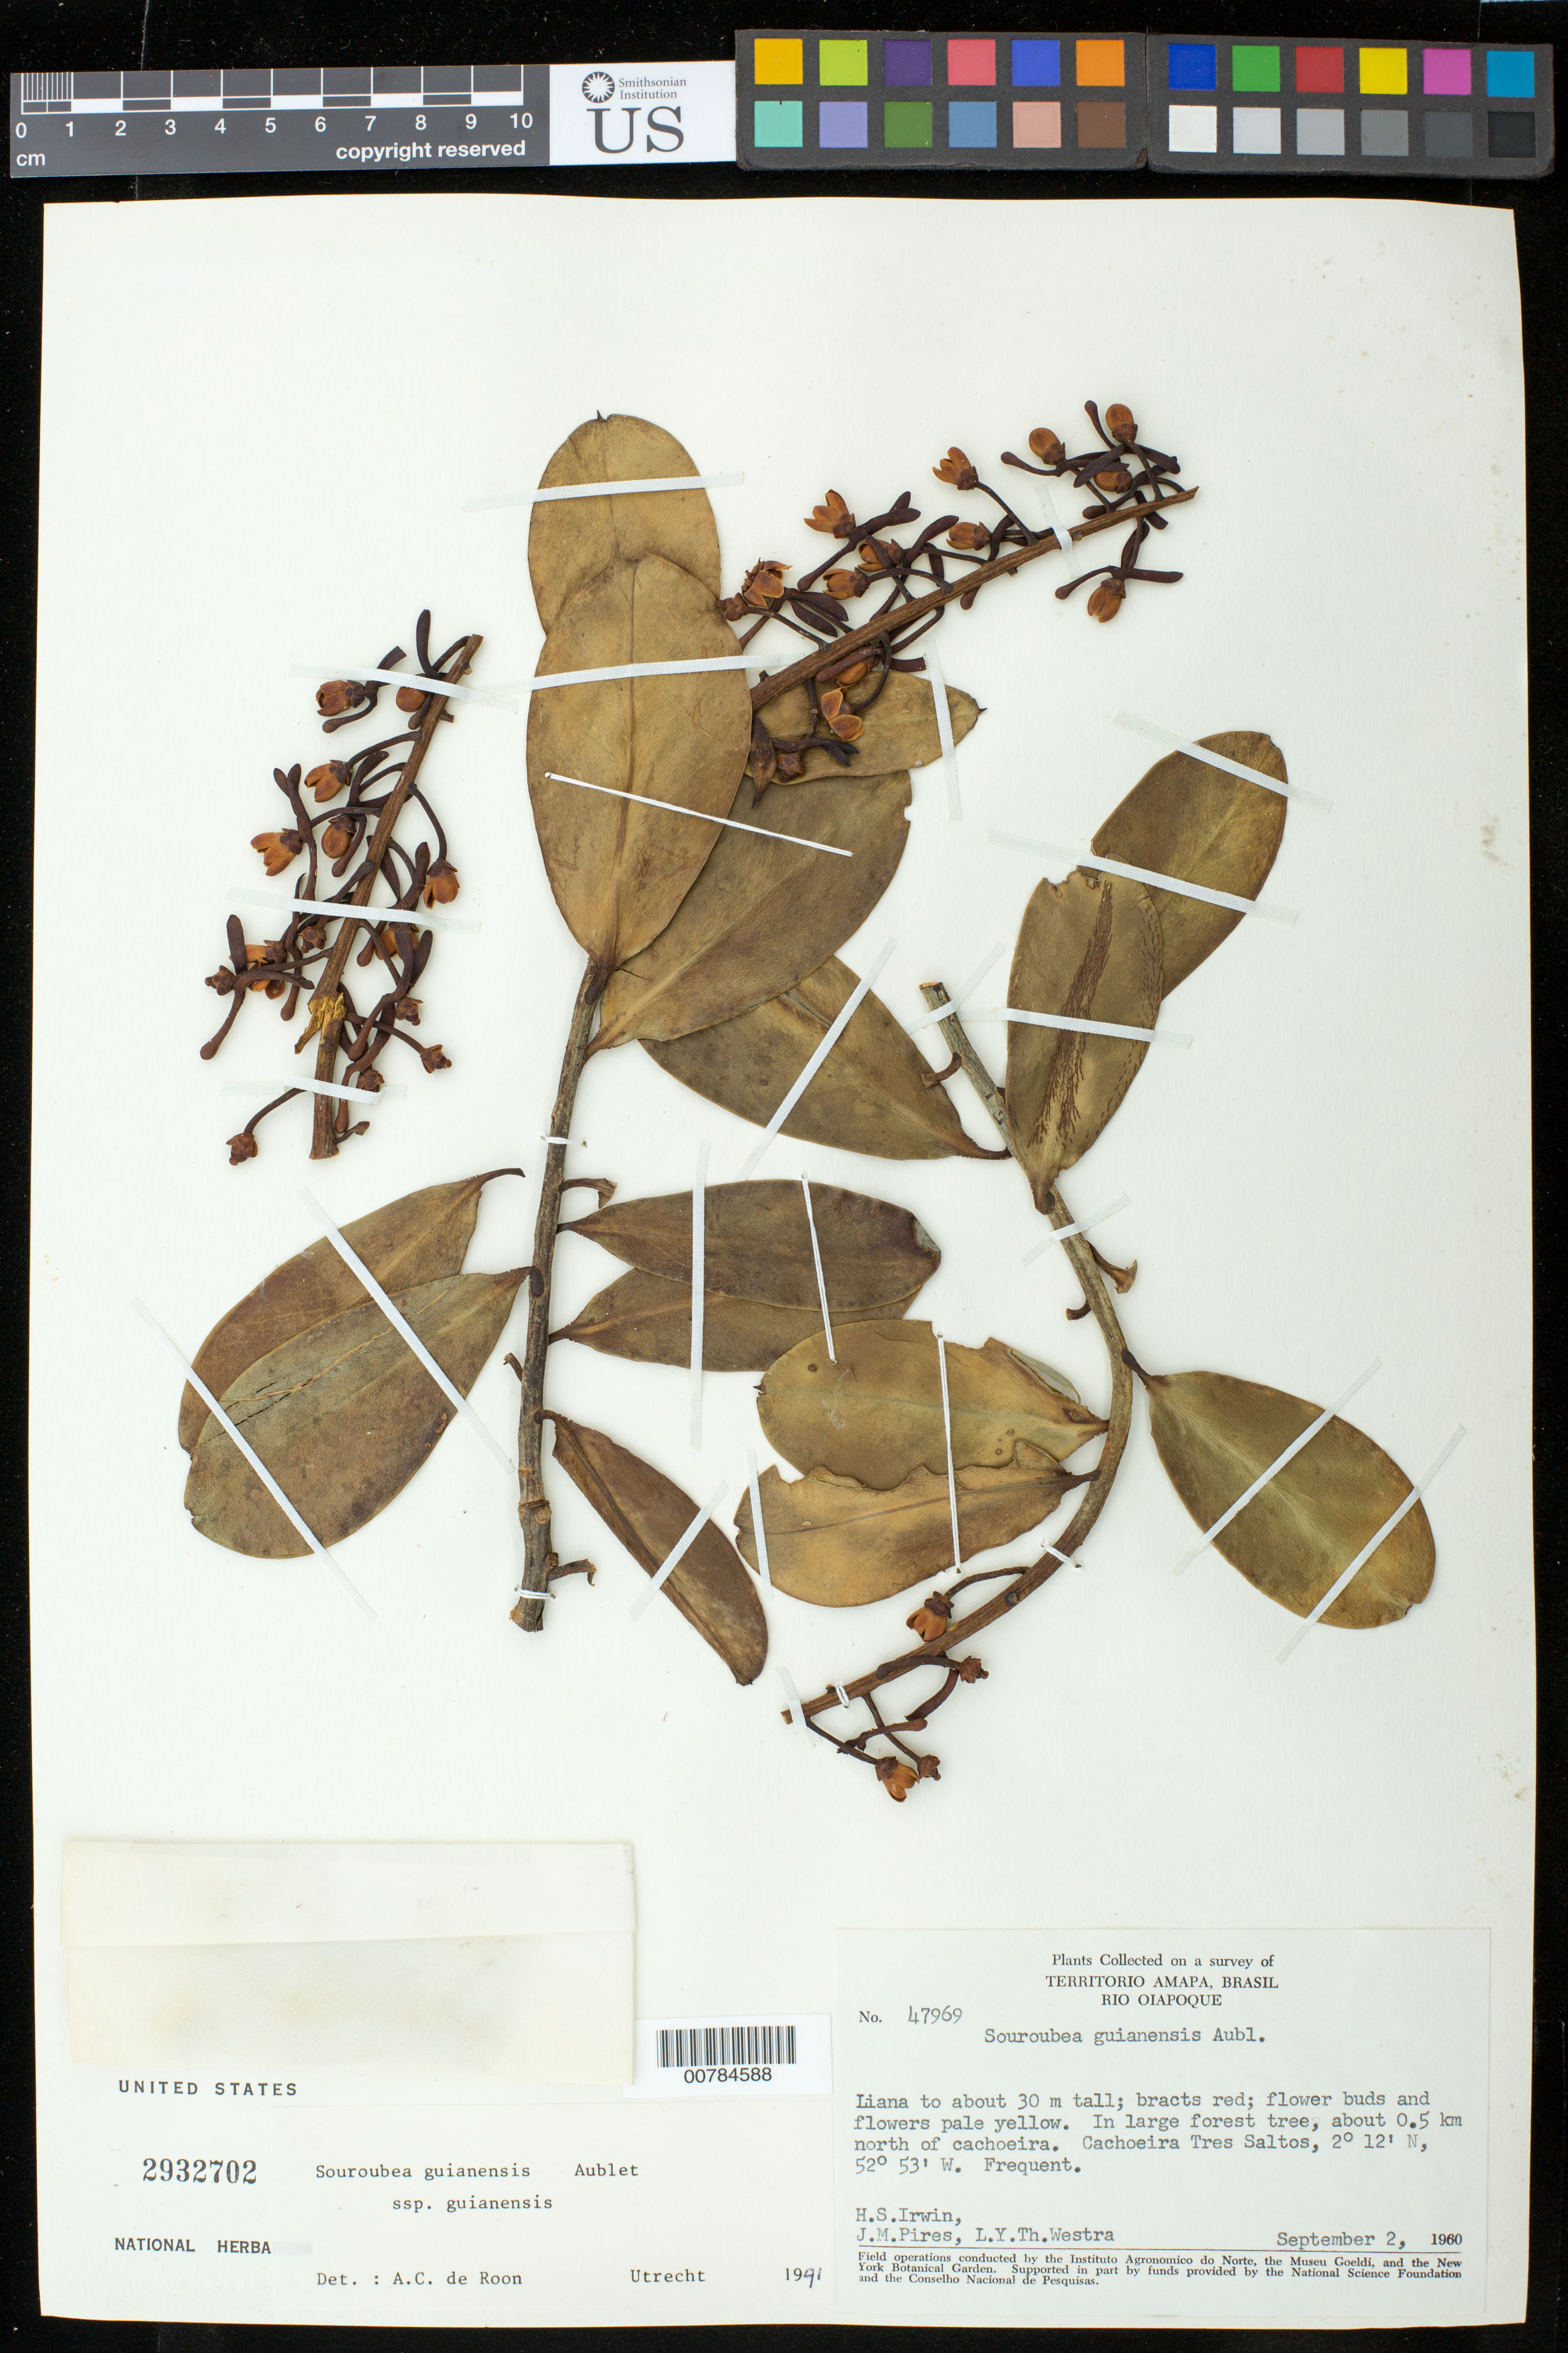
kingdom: Plantae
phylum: Tracheophyta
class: Magnoliopsida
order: Ericales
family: Marcgraviaceae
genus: Souroubea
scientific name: Souroubea guianensis subsp. guianensis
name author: Aubl.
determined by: de Roon, A. C.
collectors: H. Irwin, M. J. Pires & L. Y. T. Westra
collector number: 47969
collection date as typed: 2-Sep-60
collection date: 1960-09-02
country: French Guiana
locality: Cachoeira Tres Saltos, about 0.5 km north of Cachoeira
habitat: In large forest tree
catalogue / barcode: US 2932702